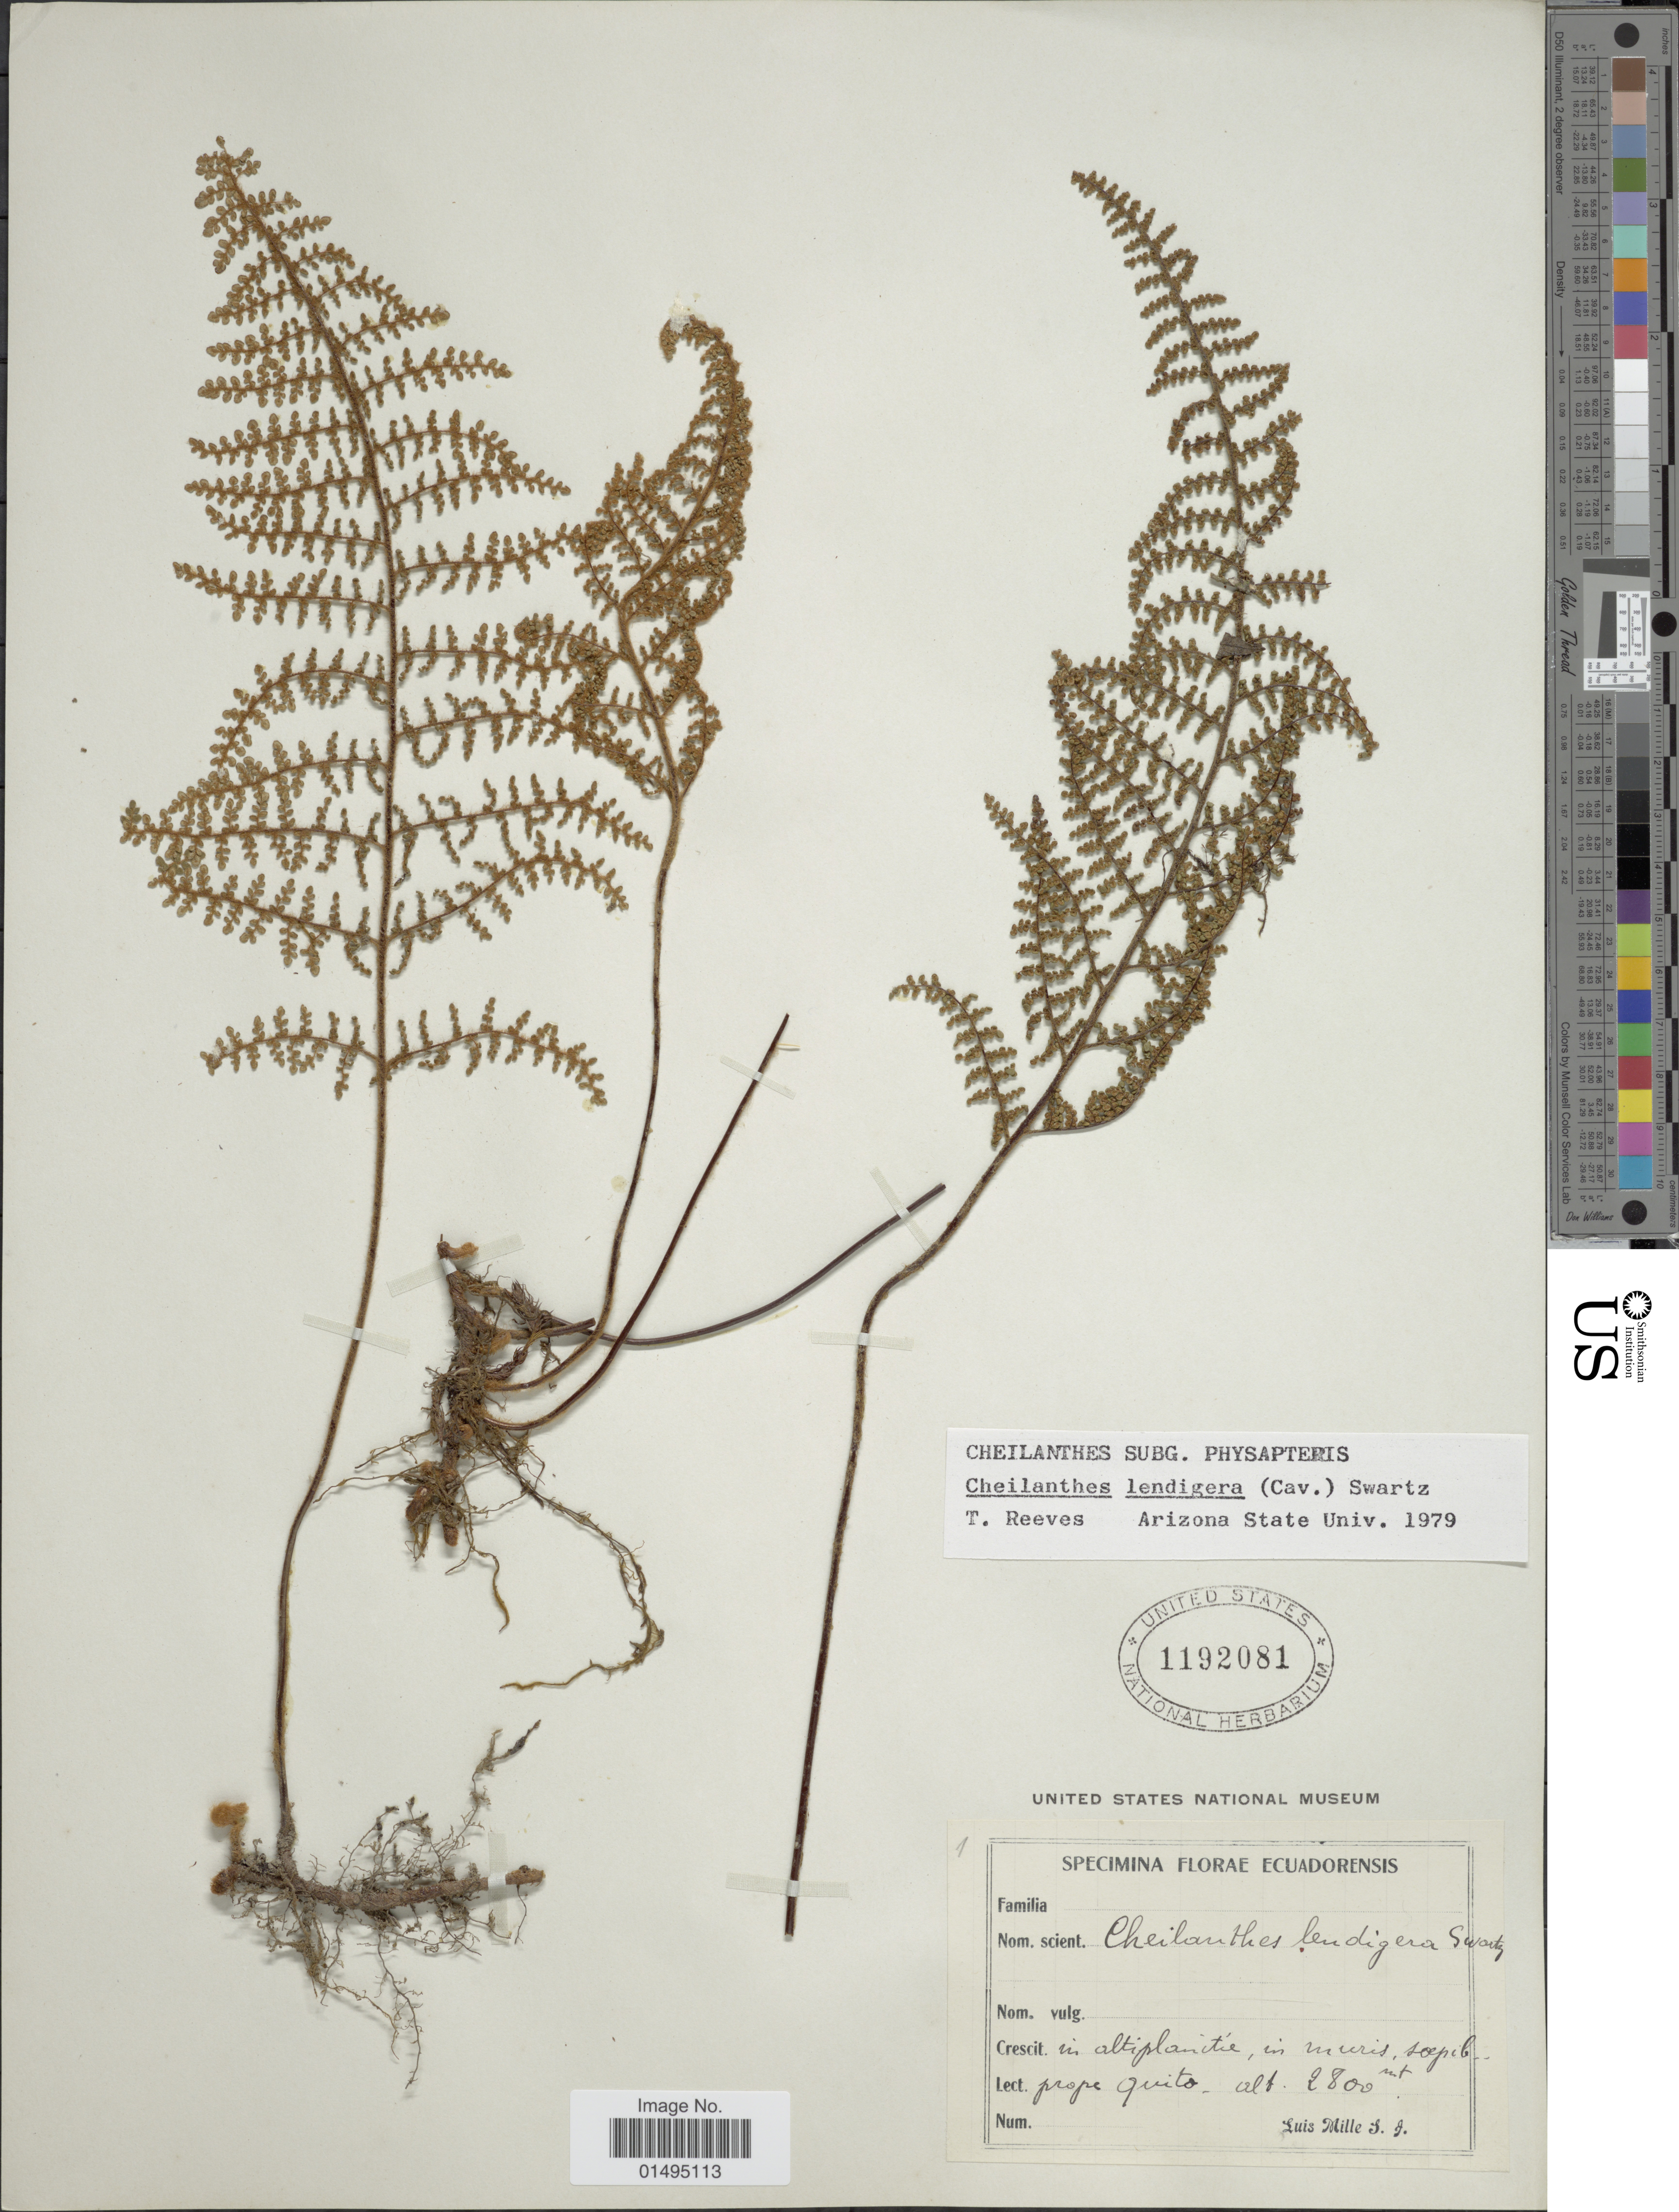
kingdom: Plantae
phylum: Tracheophyta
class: Polypodiopsida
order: Polypodiales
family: Pteridaceae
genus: Myriopteris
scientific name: Myriopteris lendigera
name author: (Cav.) J. Sm.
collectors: L. Mille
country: Ecuador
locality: In altiplanitie, in muris, soepib prope Quito.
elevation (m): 2800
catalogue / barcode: US 1192081